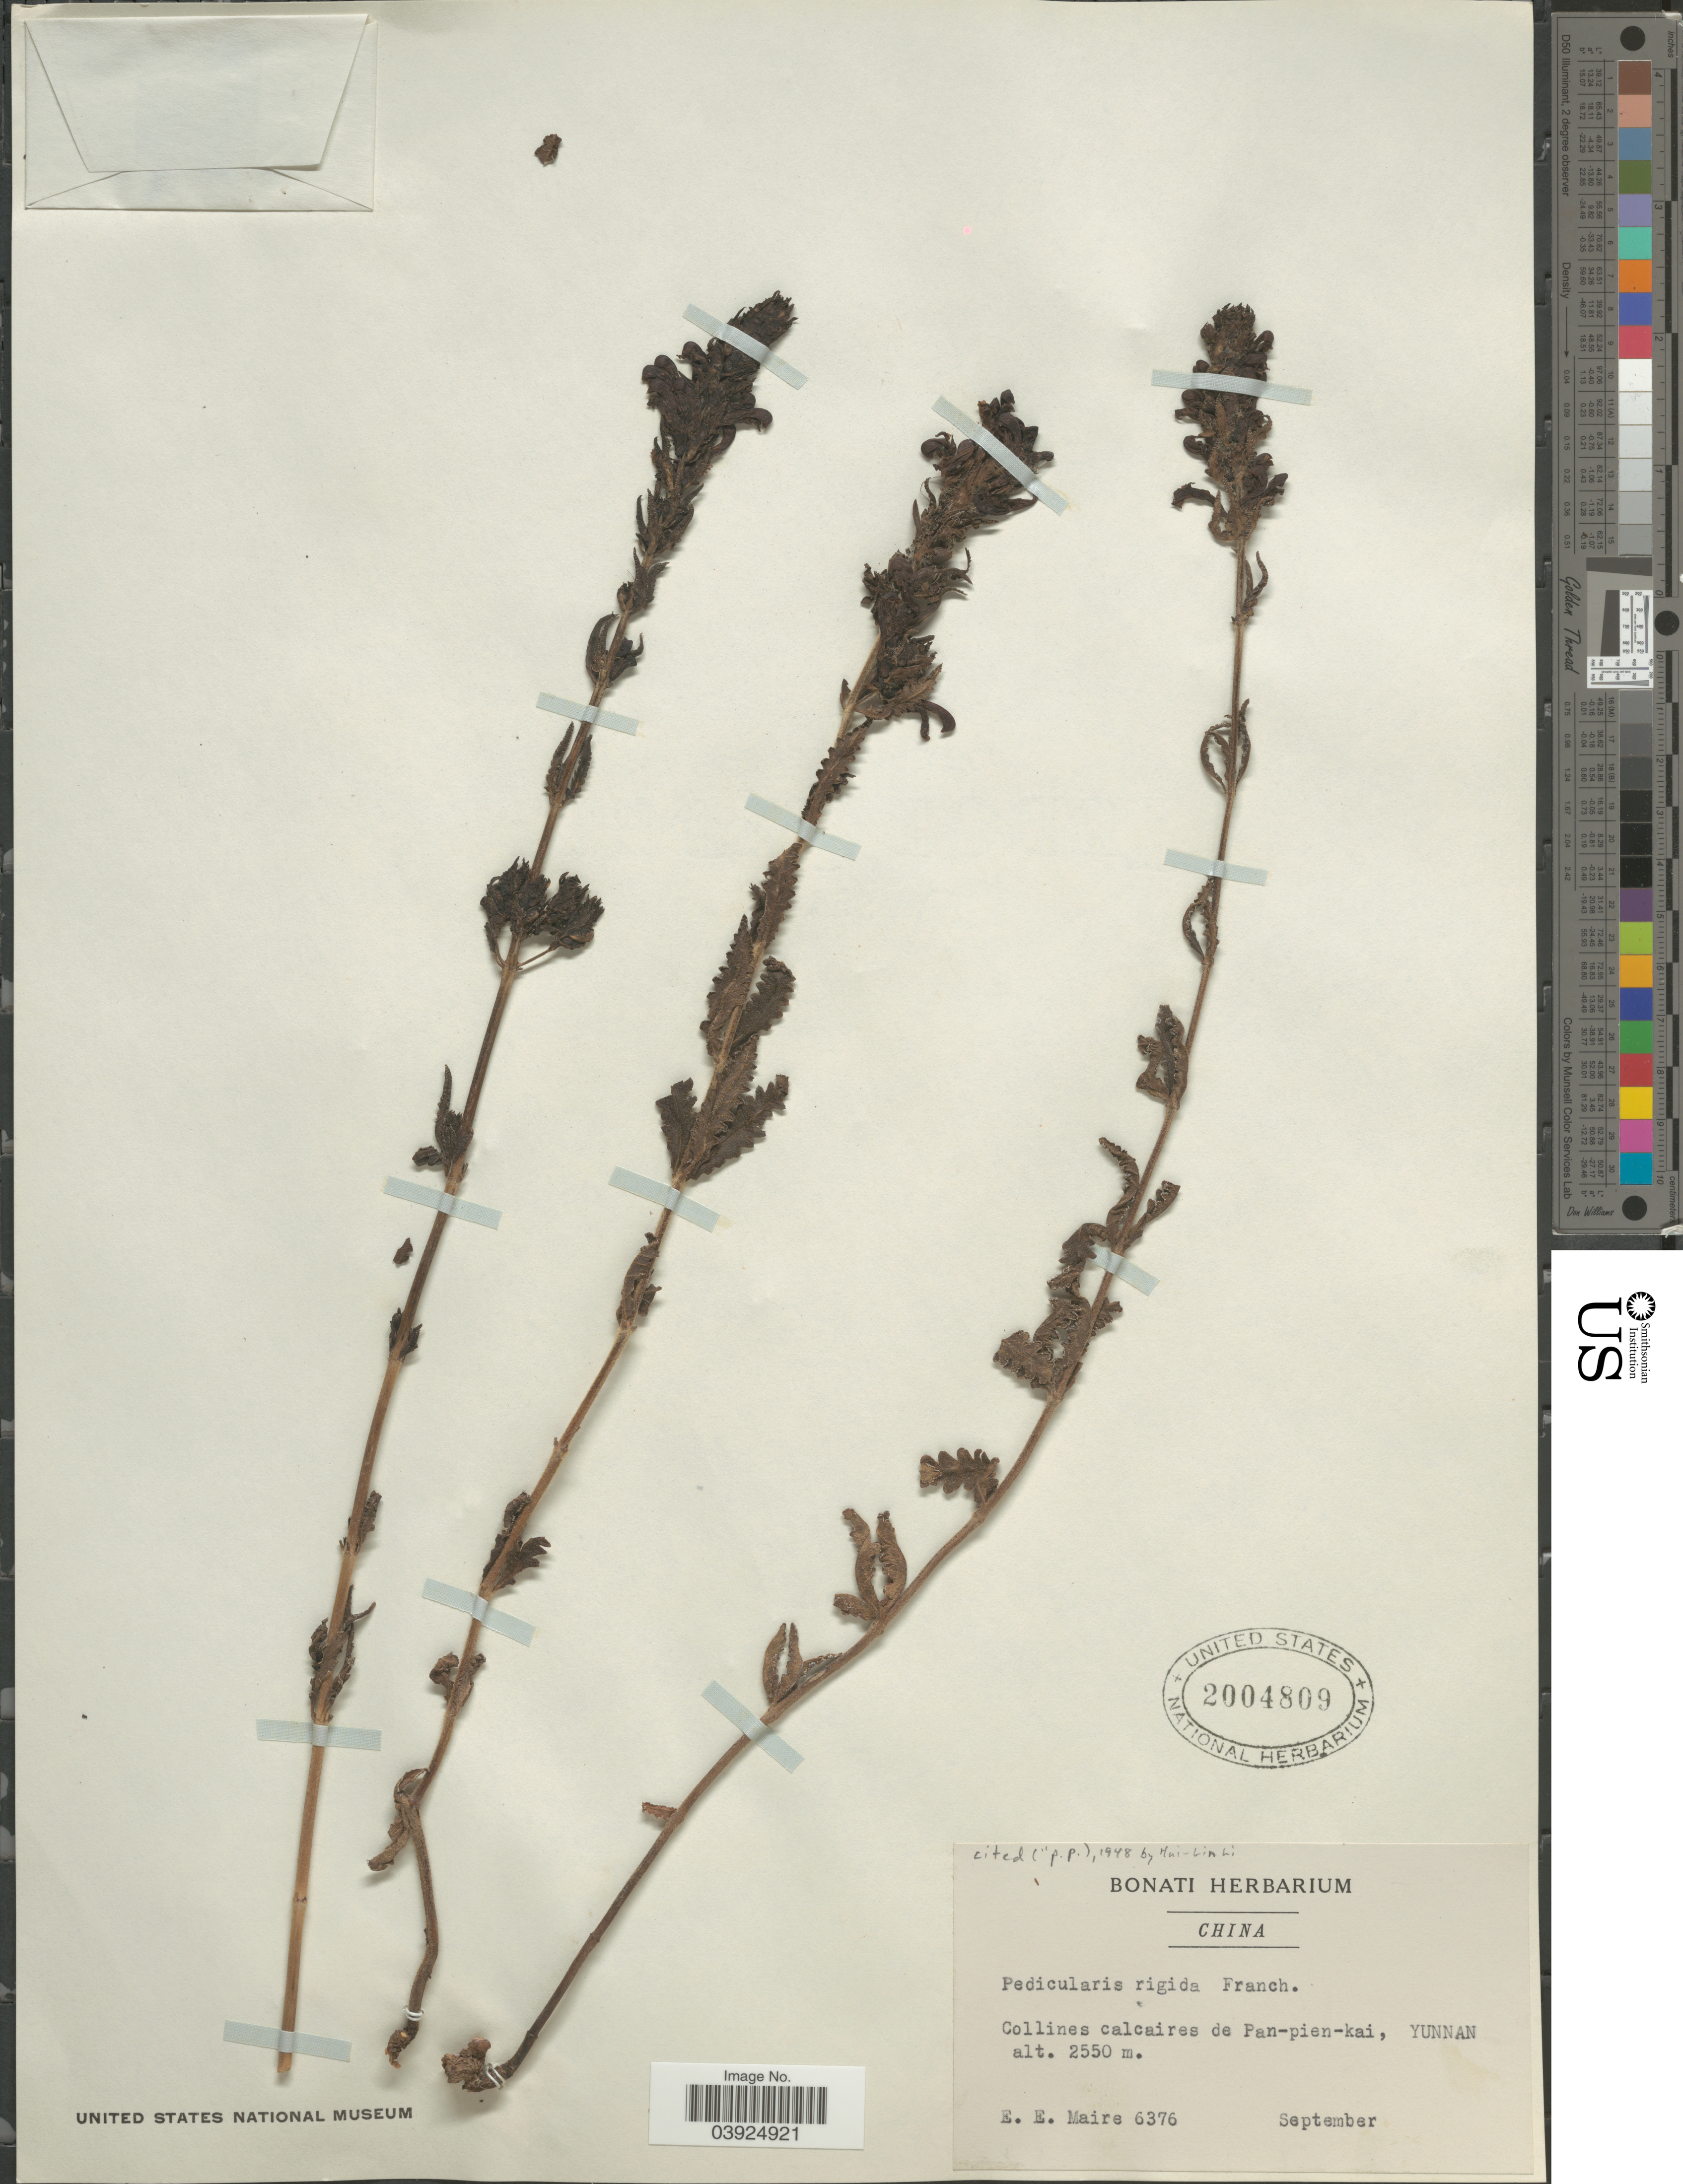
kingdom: Plantae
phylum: Tracheophyta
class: Magnoliopsida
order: Lamiales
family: Orobanchaceae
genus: Pedicularis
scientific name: Pedicularis rigida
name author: Franch. ex Maxim.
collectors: E. E. Maire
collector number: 6376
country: China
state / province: Yunnan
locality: Collines calcaires de Pan-pien-kai.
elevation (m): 2550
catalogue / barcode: US 2004809